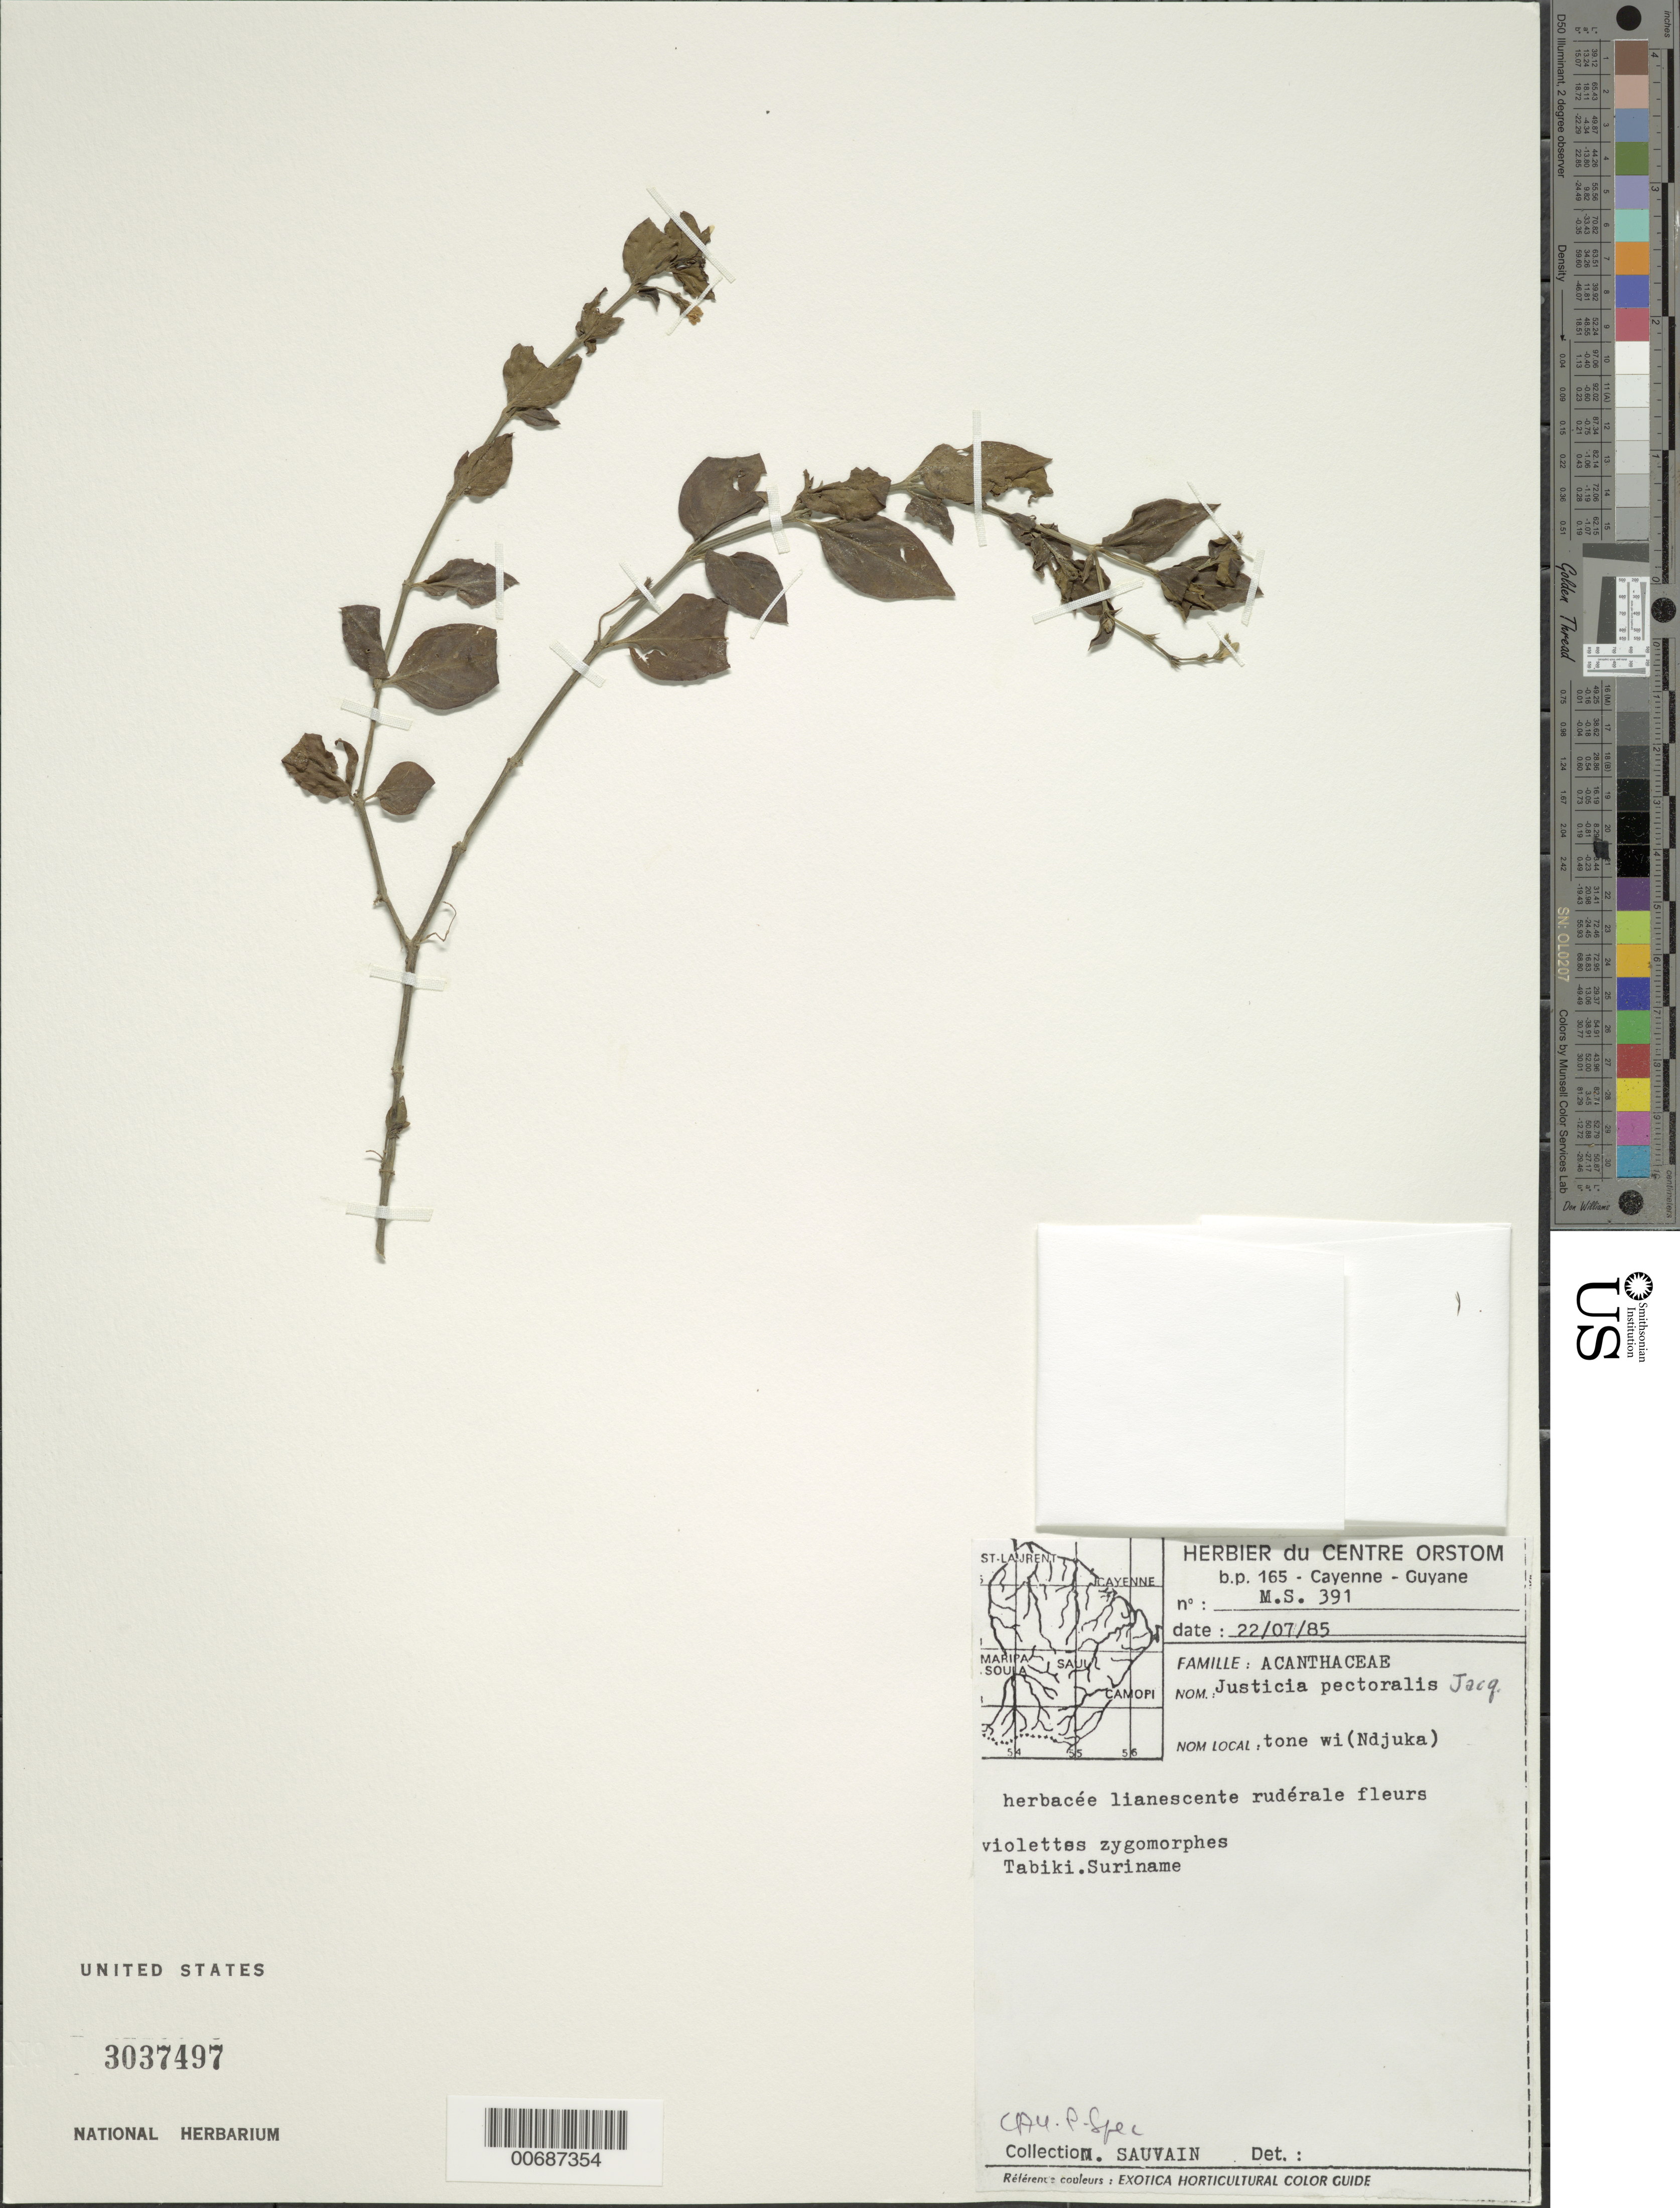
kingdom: Plantae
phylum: Tracheophyta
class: Magnoliopsida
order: Lamiales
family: Acanthaceae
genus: Justicia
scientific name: Justicia pectoralis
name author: Jacq.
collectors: M. Sauvain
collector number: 391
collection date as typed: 22-Jul-85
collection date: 1985-07-22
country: French Guiana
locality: Crique Tabikide Soula, Bassin du Maroni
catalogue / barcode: US 3037497